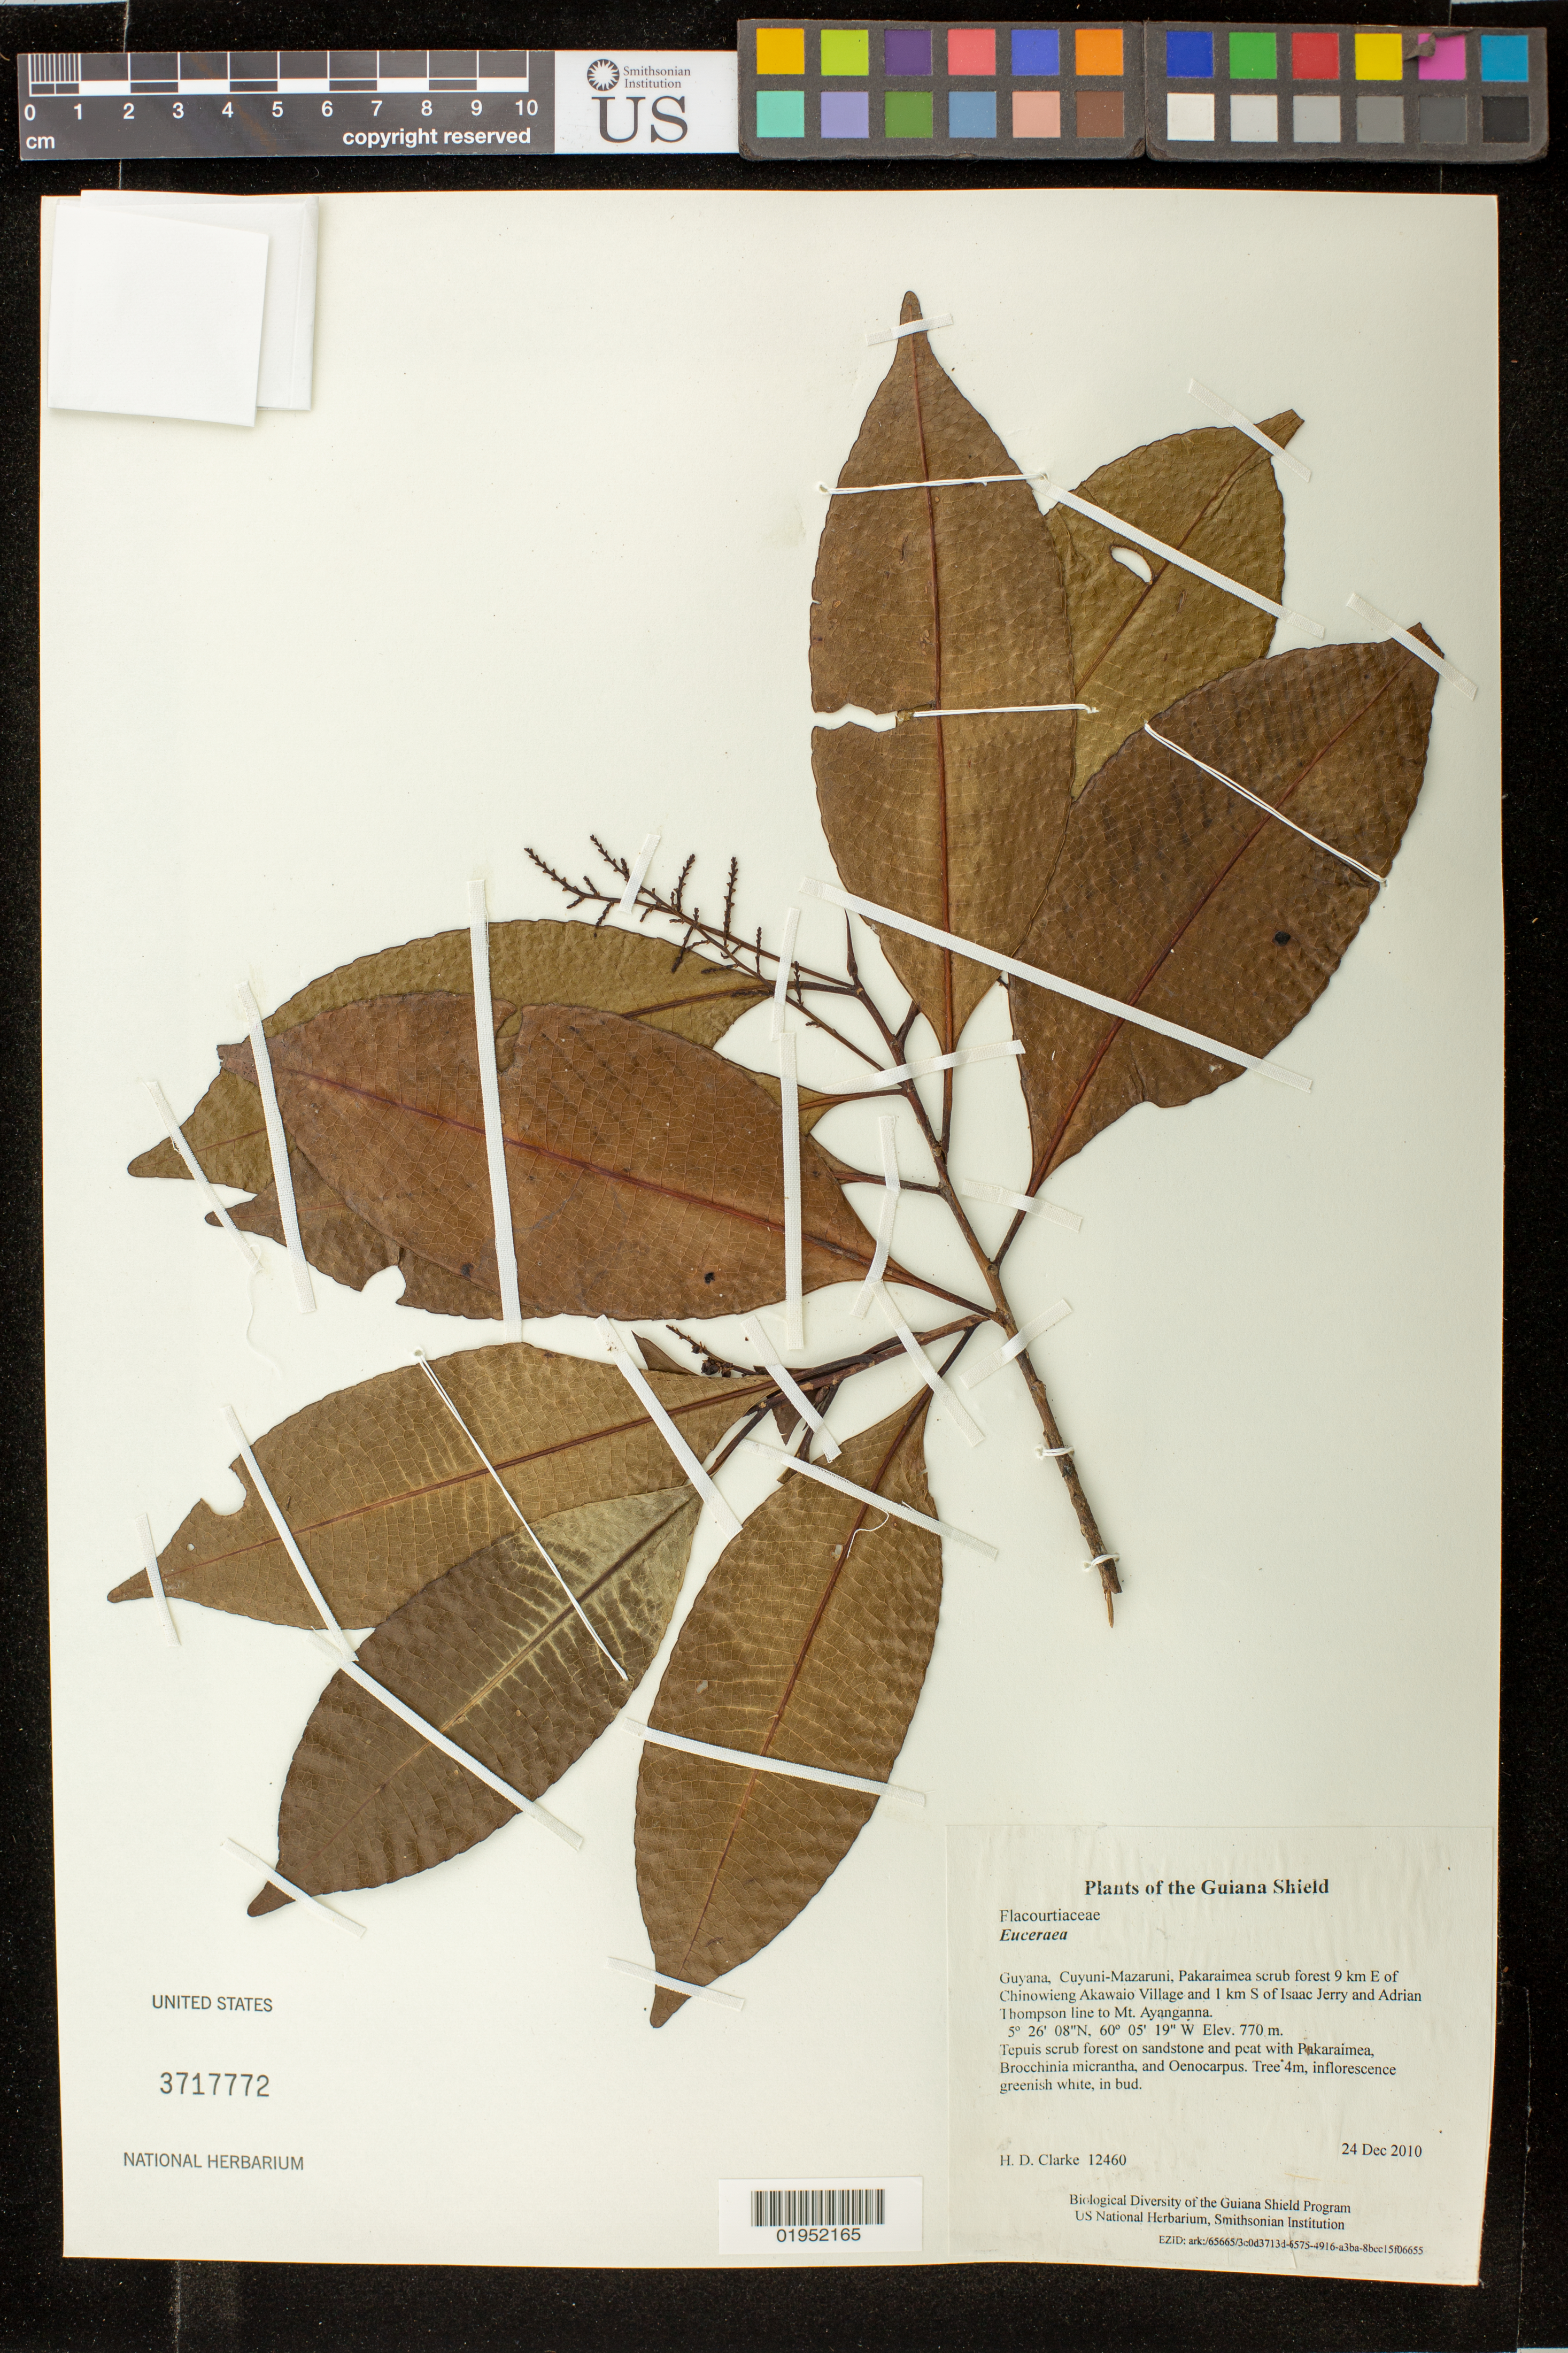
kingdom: Plantae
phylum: Tracheophyta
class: Magnoliopsida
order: Malpighiales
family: Salicaceae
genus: Casearia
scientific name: Casearia euceraea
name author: Mestier et al.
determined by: Strong, Mark T., (BOT), Smithsonian Institution - National Museum of Natural History (UNITED STATES)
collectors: H. D. Clarke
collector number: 12460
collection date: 2010-12-24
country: Guyana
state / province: Cuyuni-Mazaruni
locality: Pakaraimea scrub forest 9 km E of Chinowieng Akawaio Village and 1 km S of Isaac Jerry and Adrian Thompson line to Mt. Ayanganna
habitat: Tepuis scrub forest on sandstone and peat with Pakaraimea, Brocchinia micrantha, and Oenocarpus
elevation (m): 770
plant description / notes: photo, voucher for DNA sample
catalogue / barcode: US 3717772